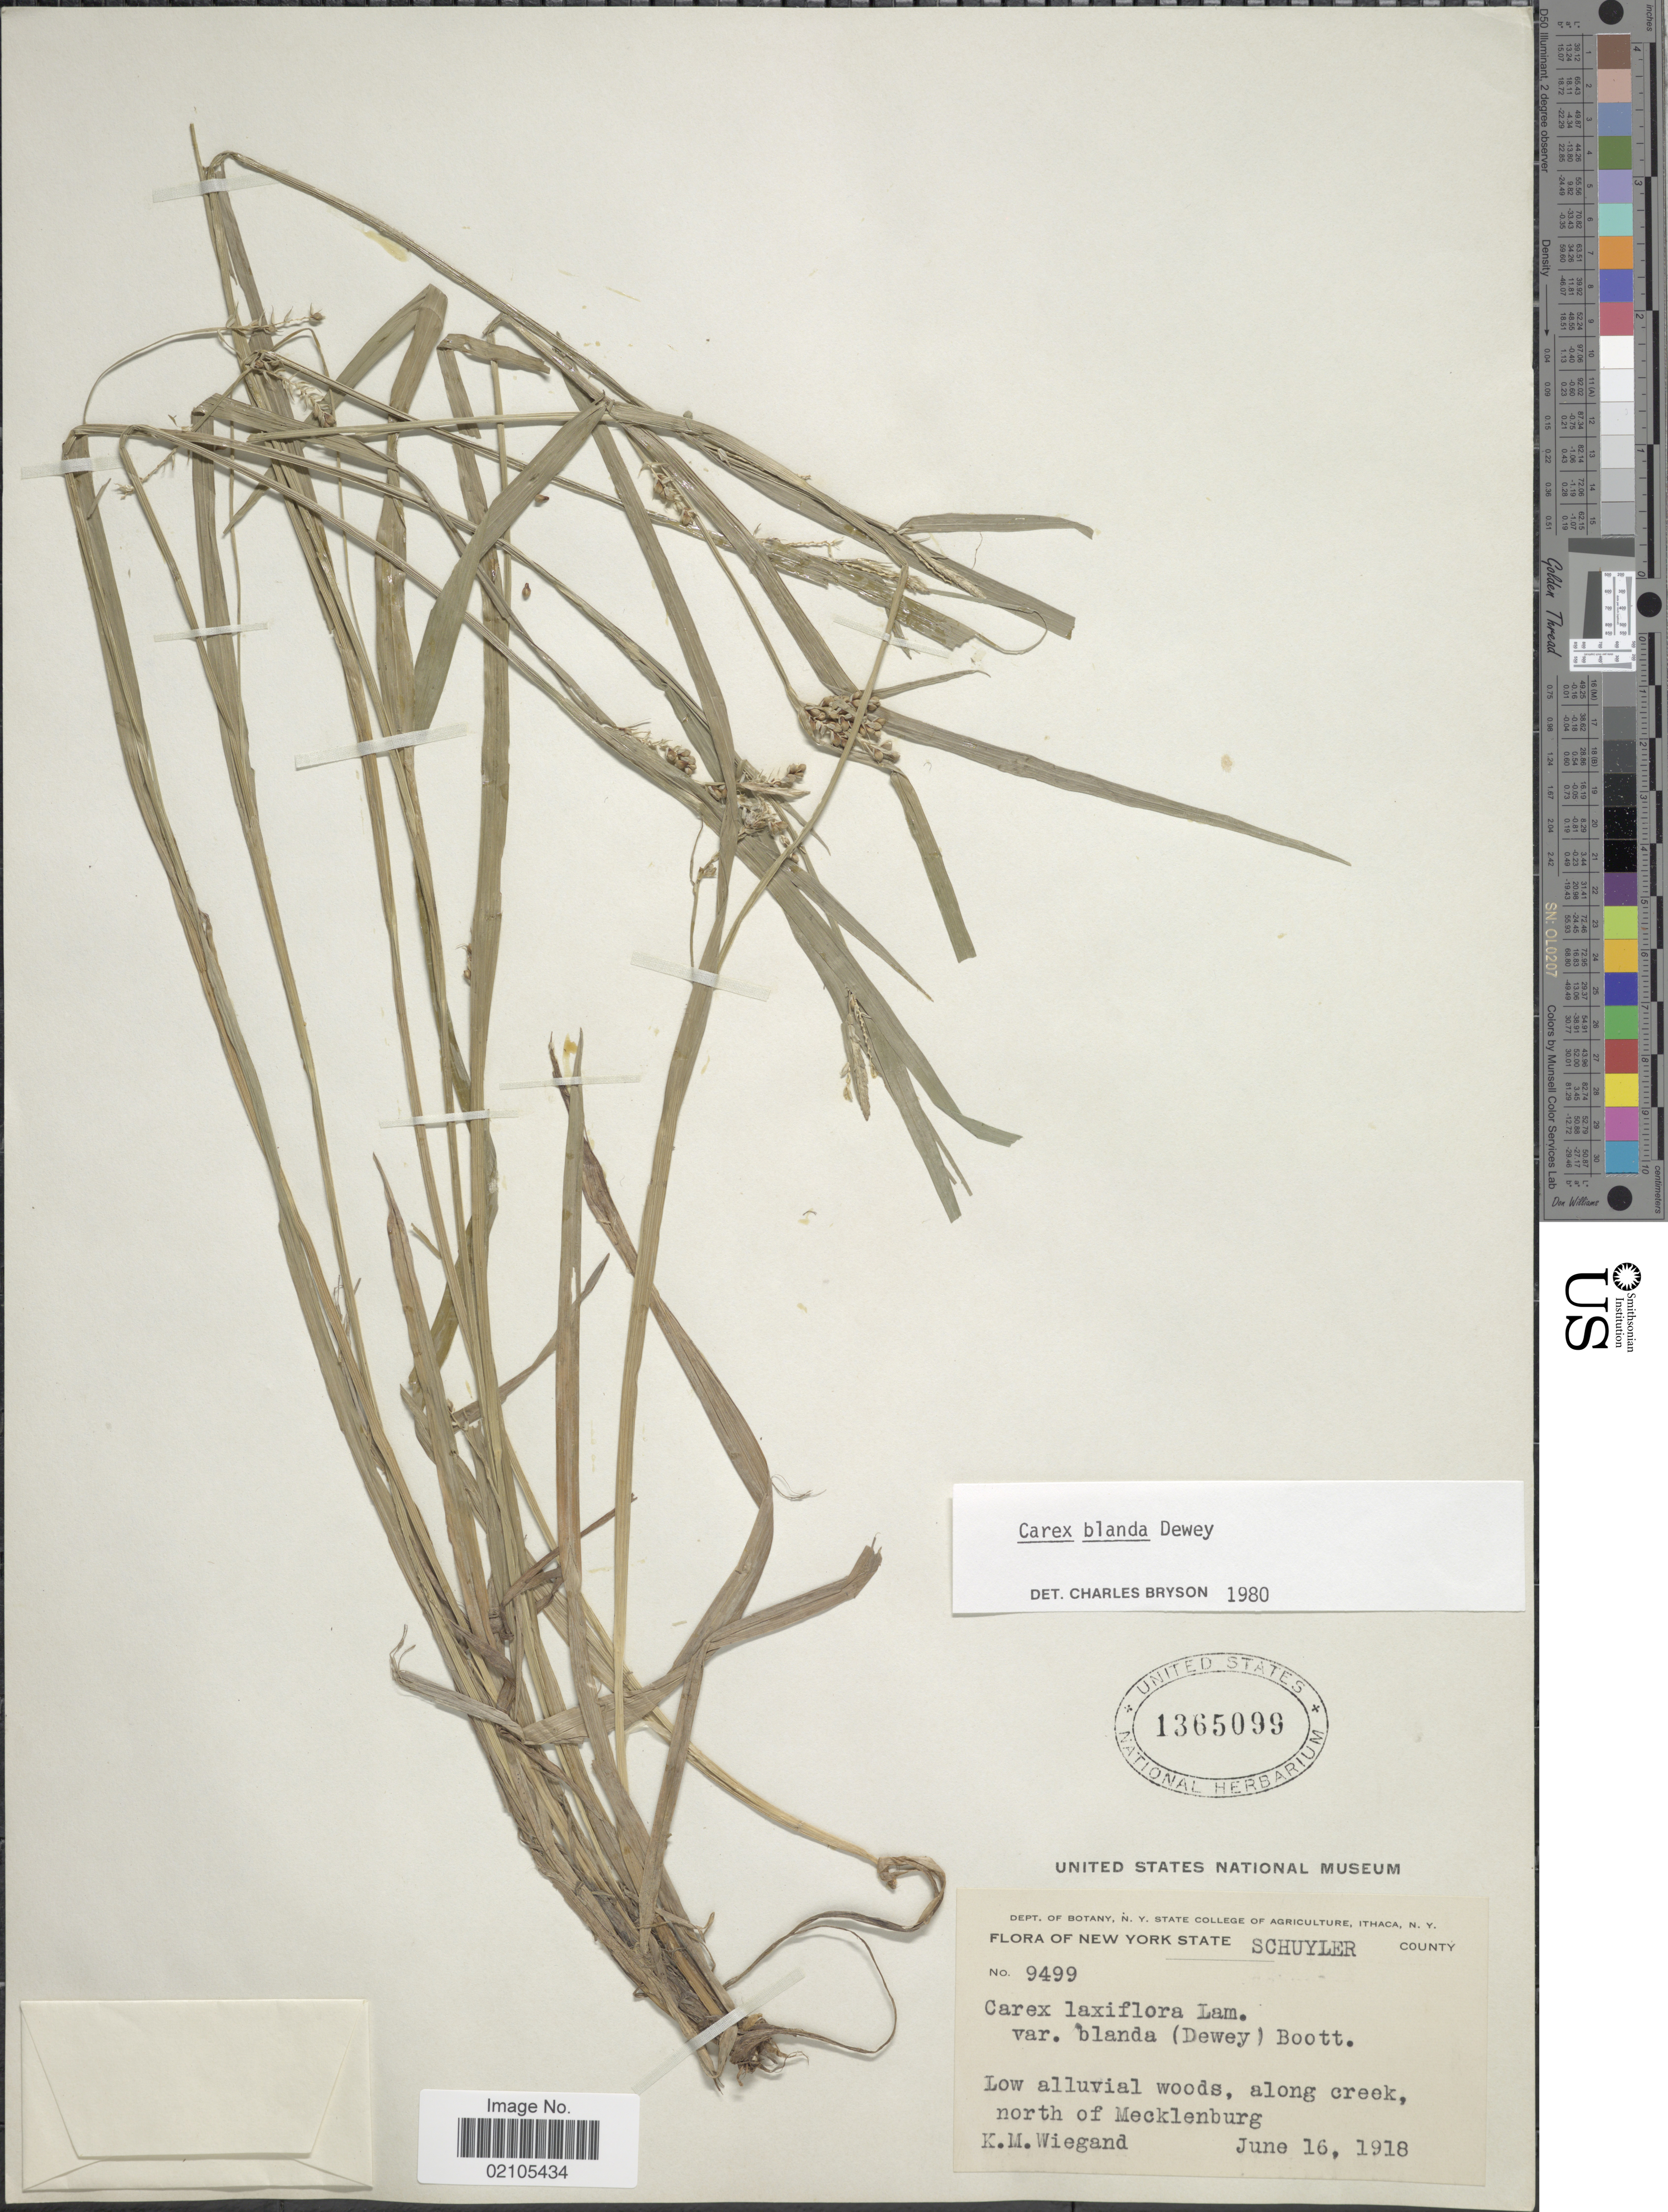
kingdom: Plantae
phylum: Tracheophyta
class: Liliopsida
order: Poales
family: Cyperaceae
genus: Carex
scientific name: Carex blanda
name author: Dewey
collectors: K. M. Wiegand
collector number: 9499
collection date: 1918-06-16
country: United States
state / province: New York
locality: Schuyler County, woods, along creek, north of Mecklenburg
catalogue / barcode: US 1365099